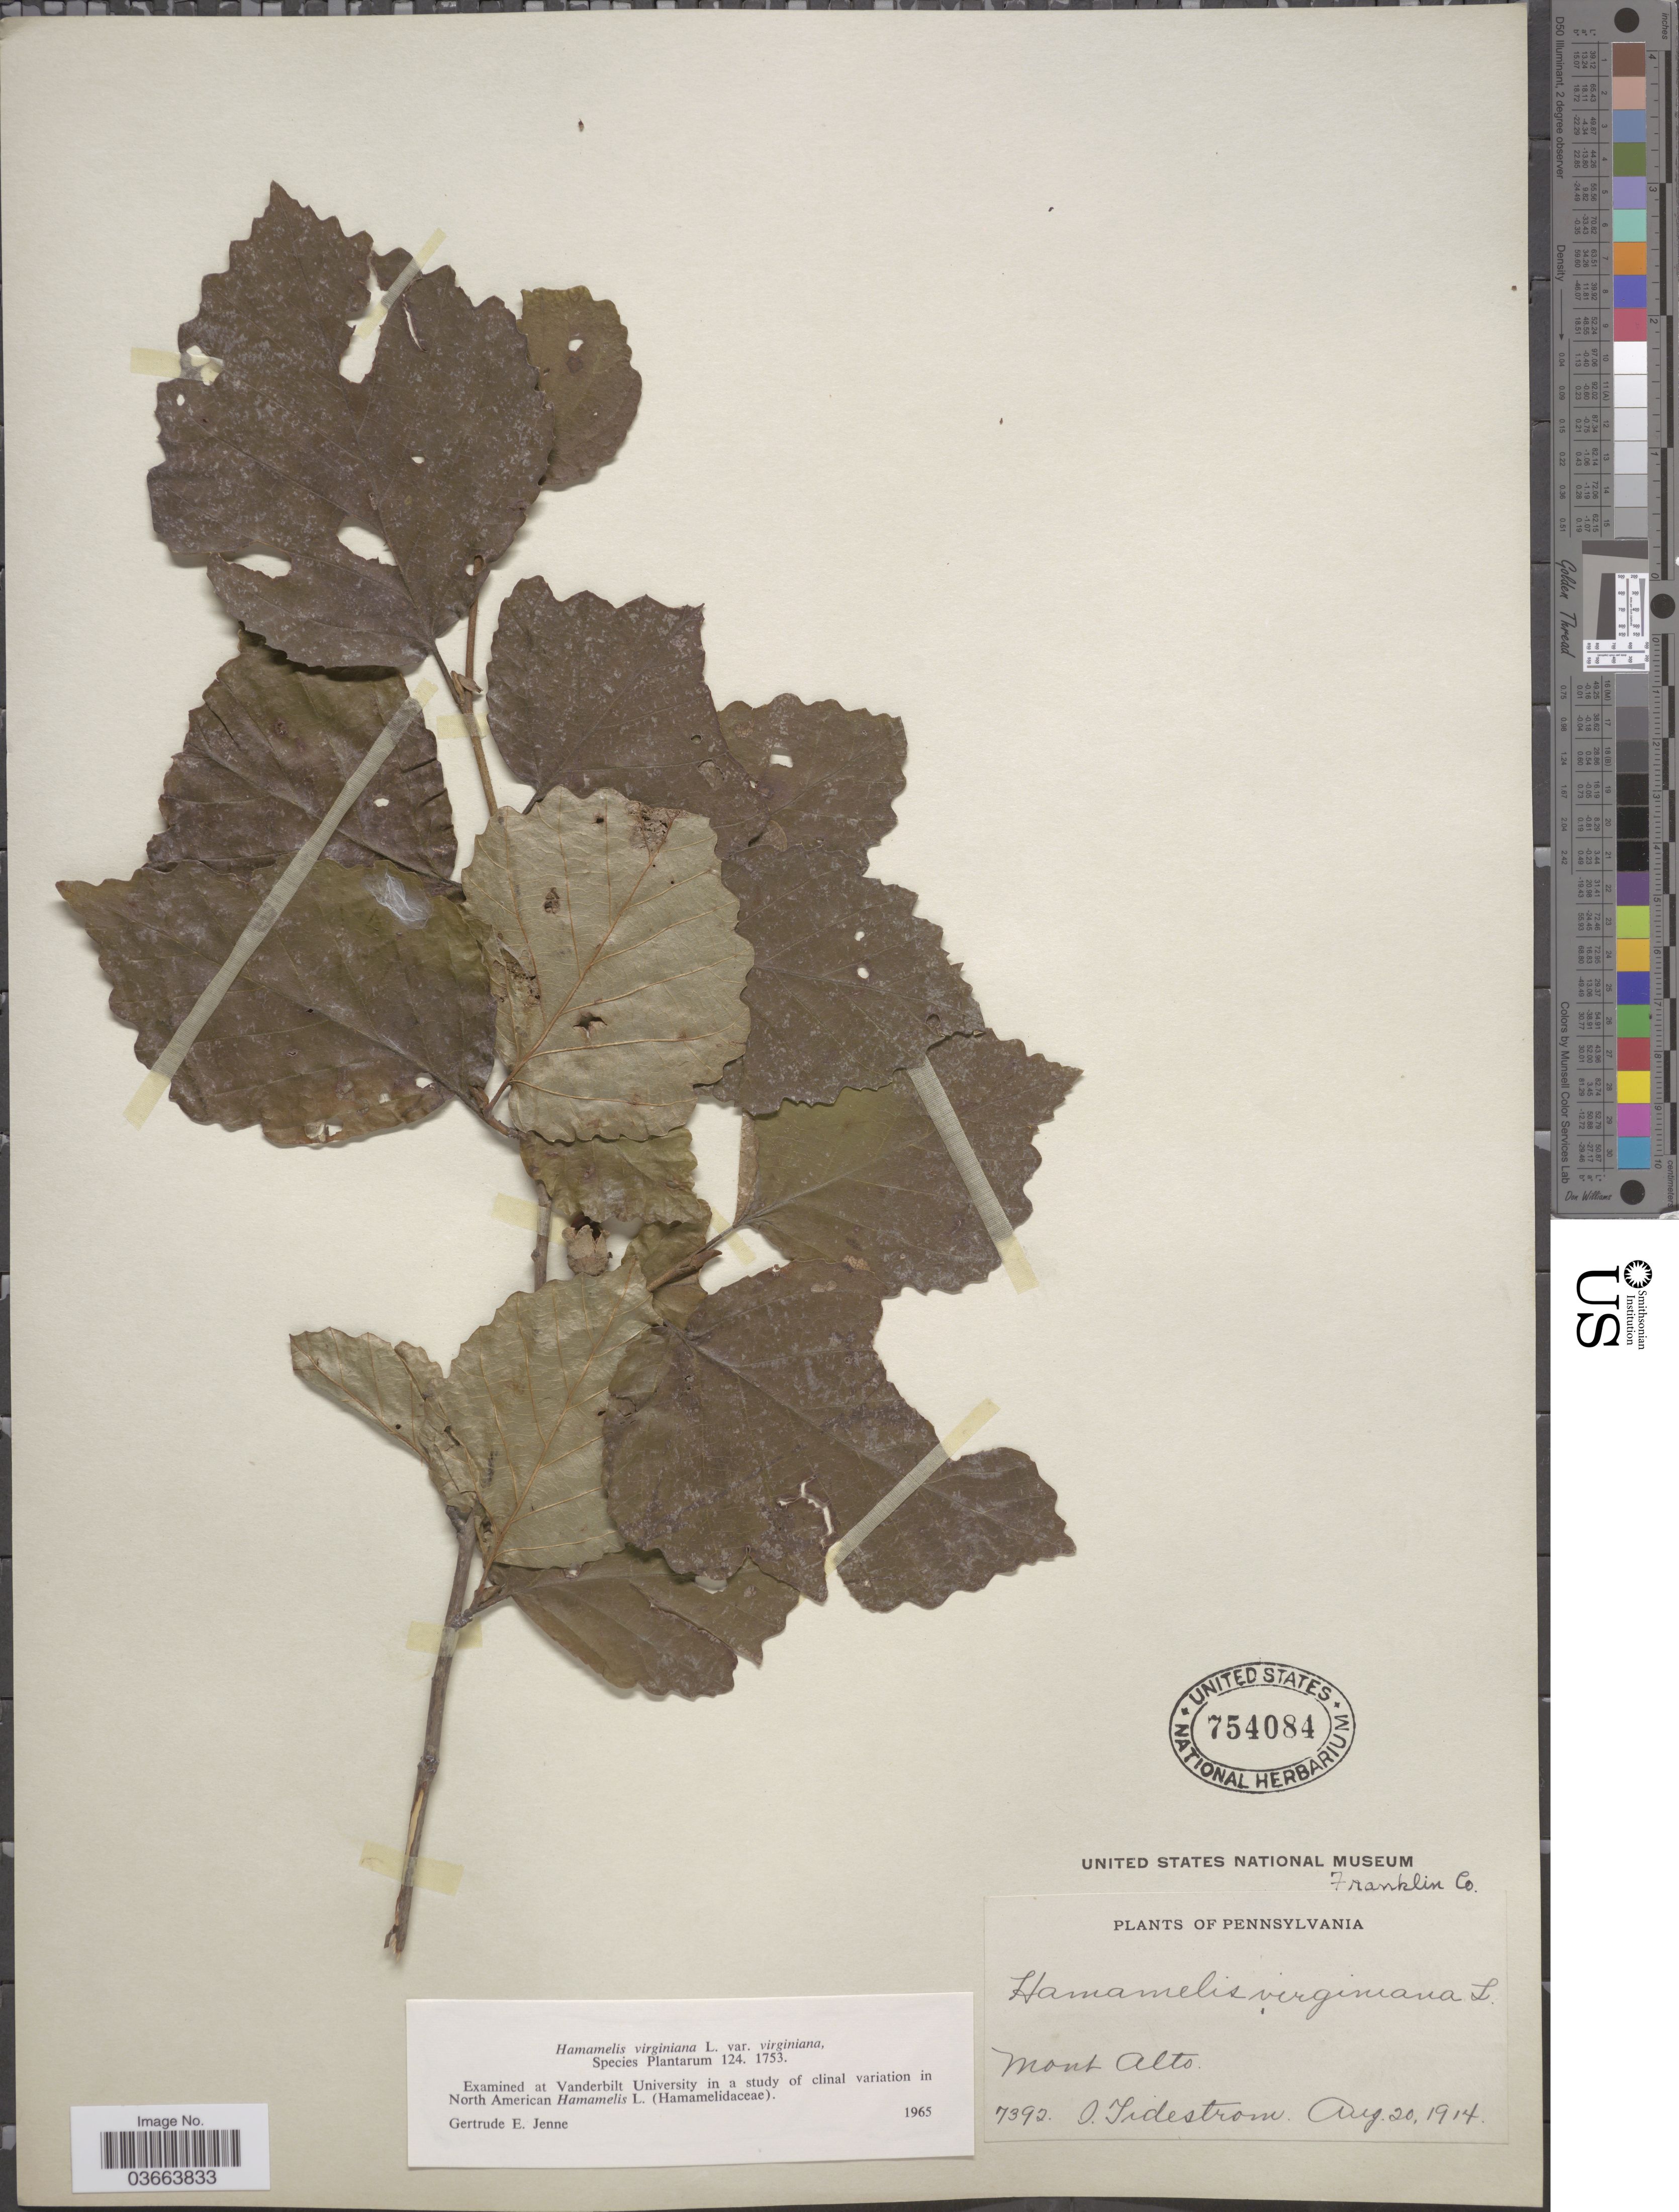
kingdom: Plantae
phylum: Tracheophyta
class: Magnoliopsida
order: Saxifragales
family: Hamamelidaceae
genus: Hamamelis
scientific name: Hamamelis virginiana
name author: L.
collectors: I. F. Tidestrom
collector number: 7392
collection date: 1914-08-20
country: United States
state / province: Pennsylvania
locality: Mont Alto. Franklin Co.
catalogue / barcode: US 754084